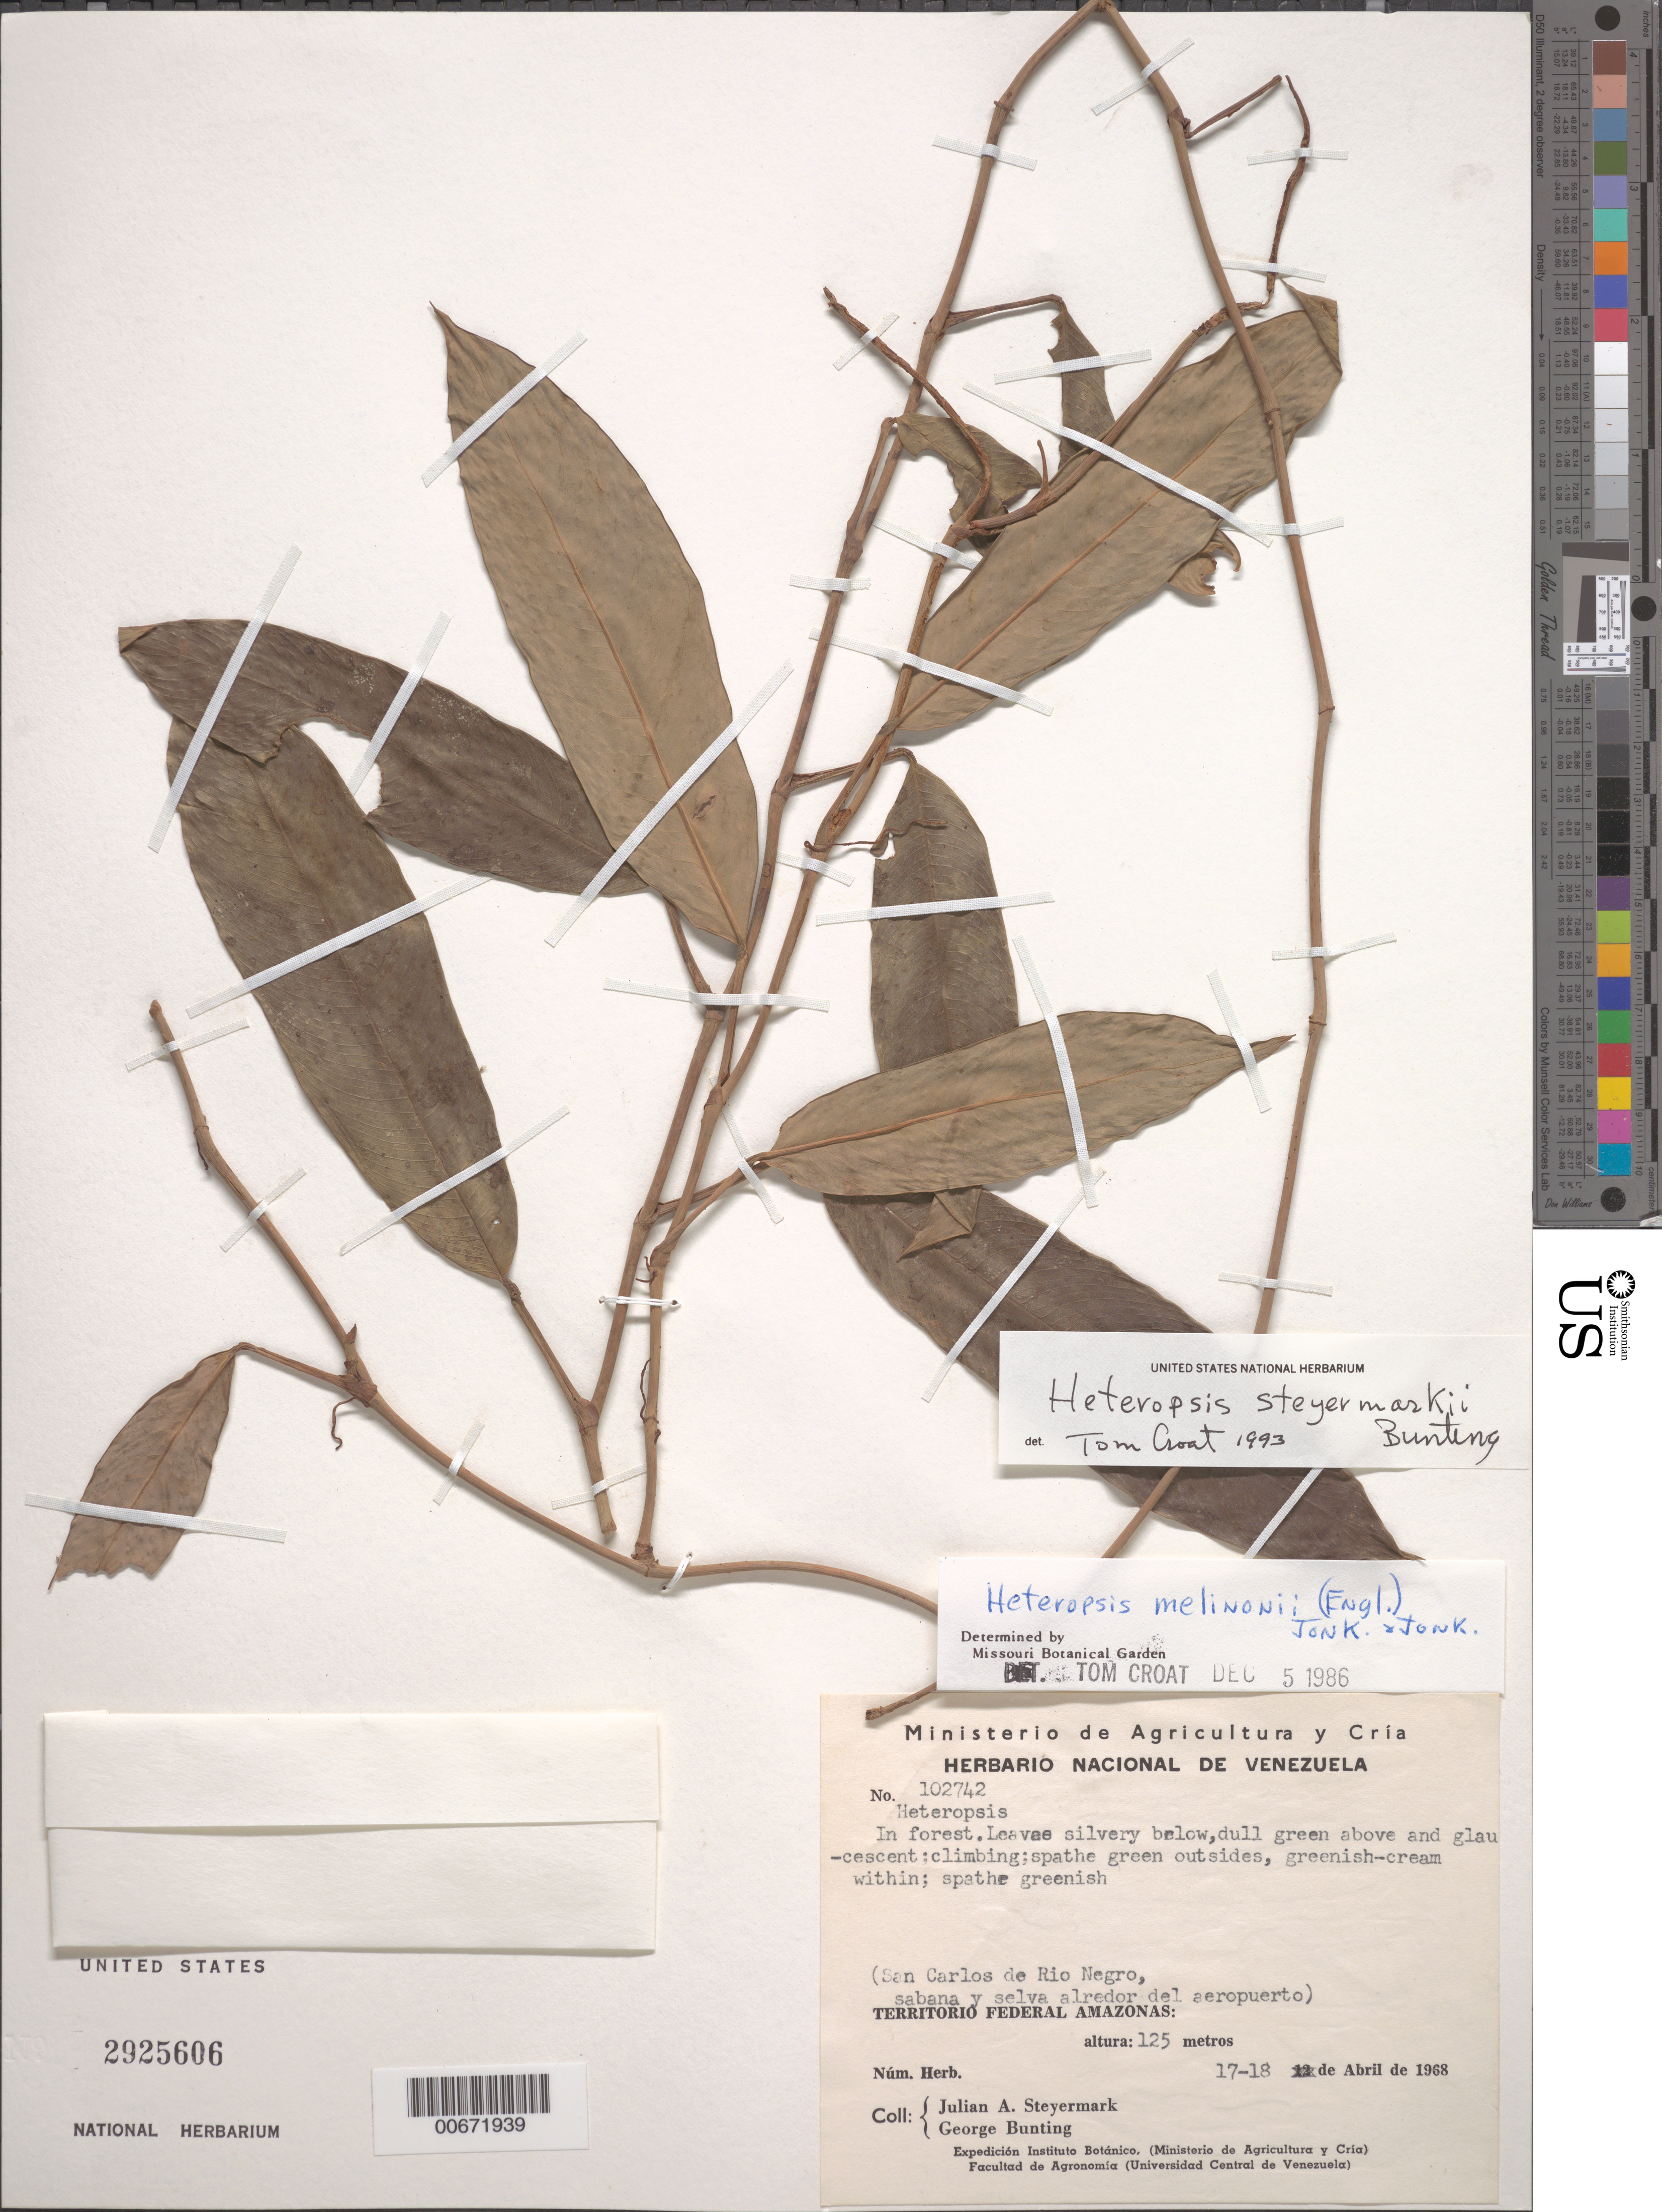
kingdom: Plantae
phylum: Tracheophyta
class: Liliopsida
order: Alismatales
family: Araceae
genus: Heteropsis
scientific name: Heteropsis steyermarkii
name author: G.S. Bunting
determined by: Croat, Thomas B., Missouri Botanical Garden (MO)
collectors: J. Steyermark & G. S. Bunting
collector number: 102742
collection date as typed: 17-Apr-70 to 18-Apr-70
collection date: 1970-04-17/1970-04-18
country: Venezuela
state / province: Amazonas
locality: San Carlos de Río Negro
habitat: Savannah and forest around airport.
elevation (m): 125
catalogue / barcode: US 2925606